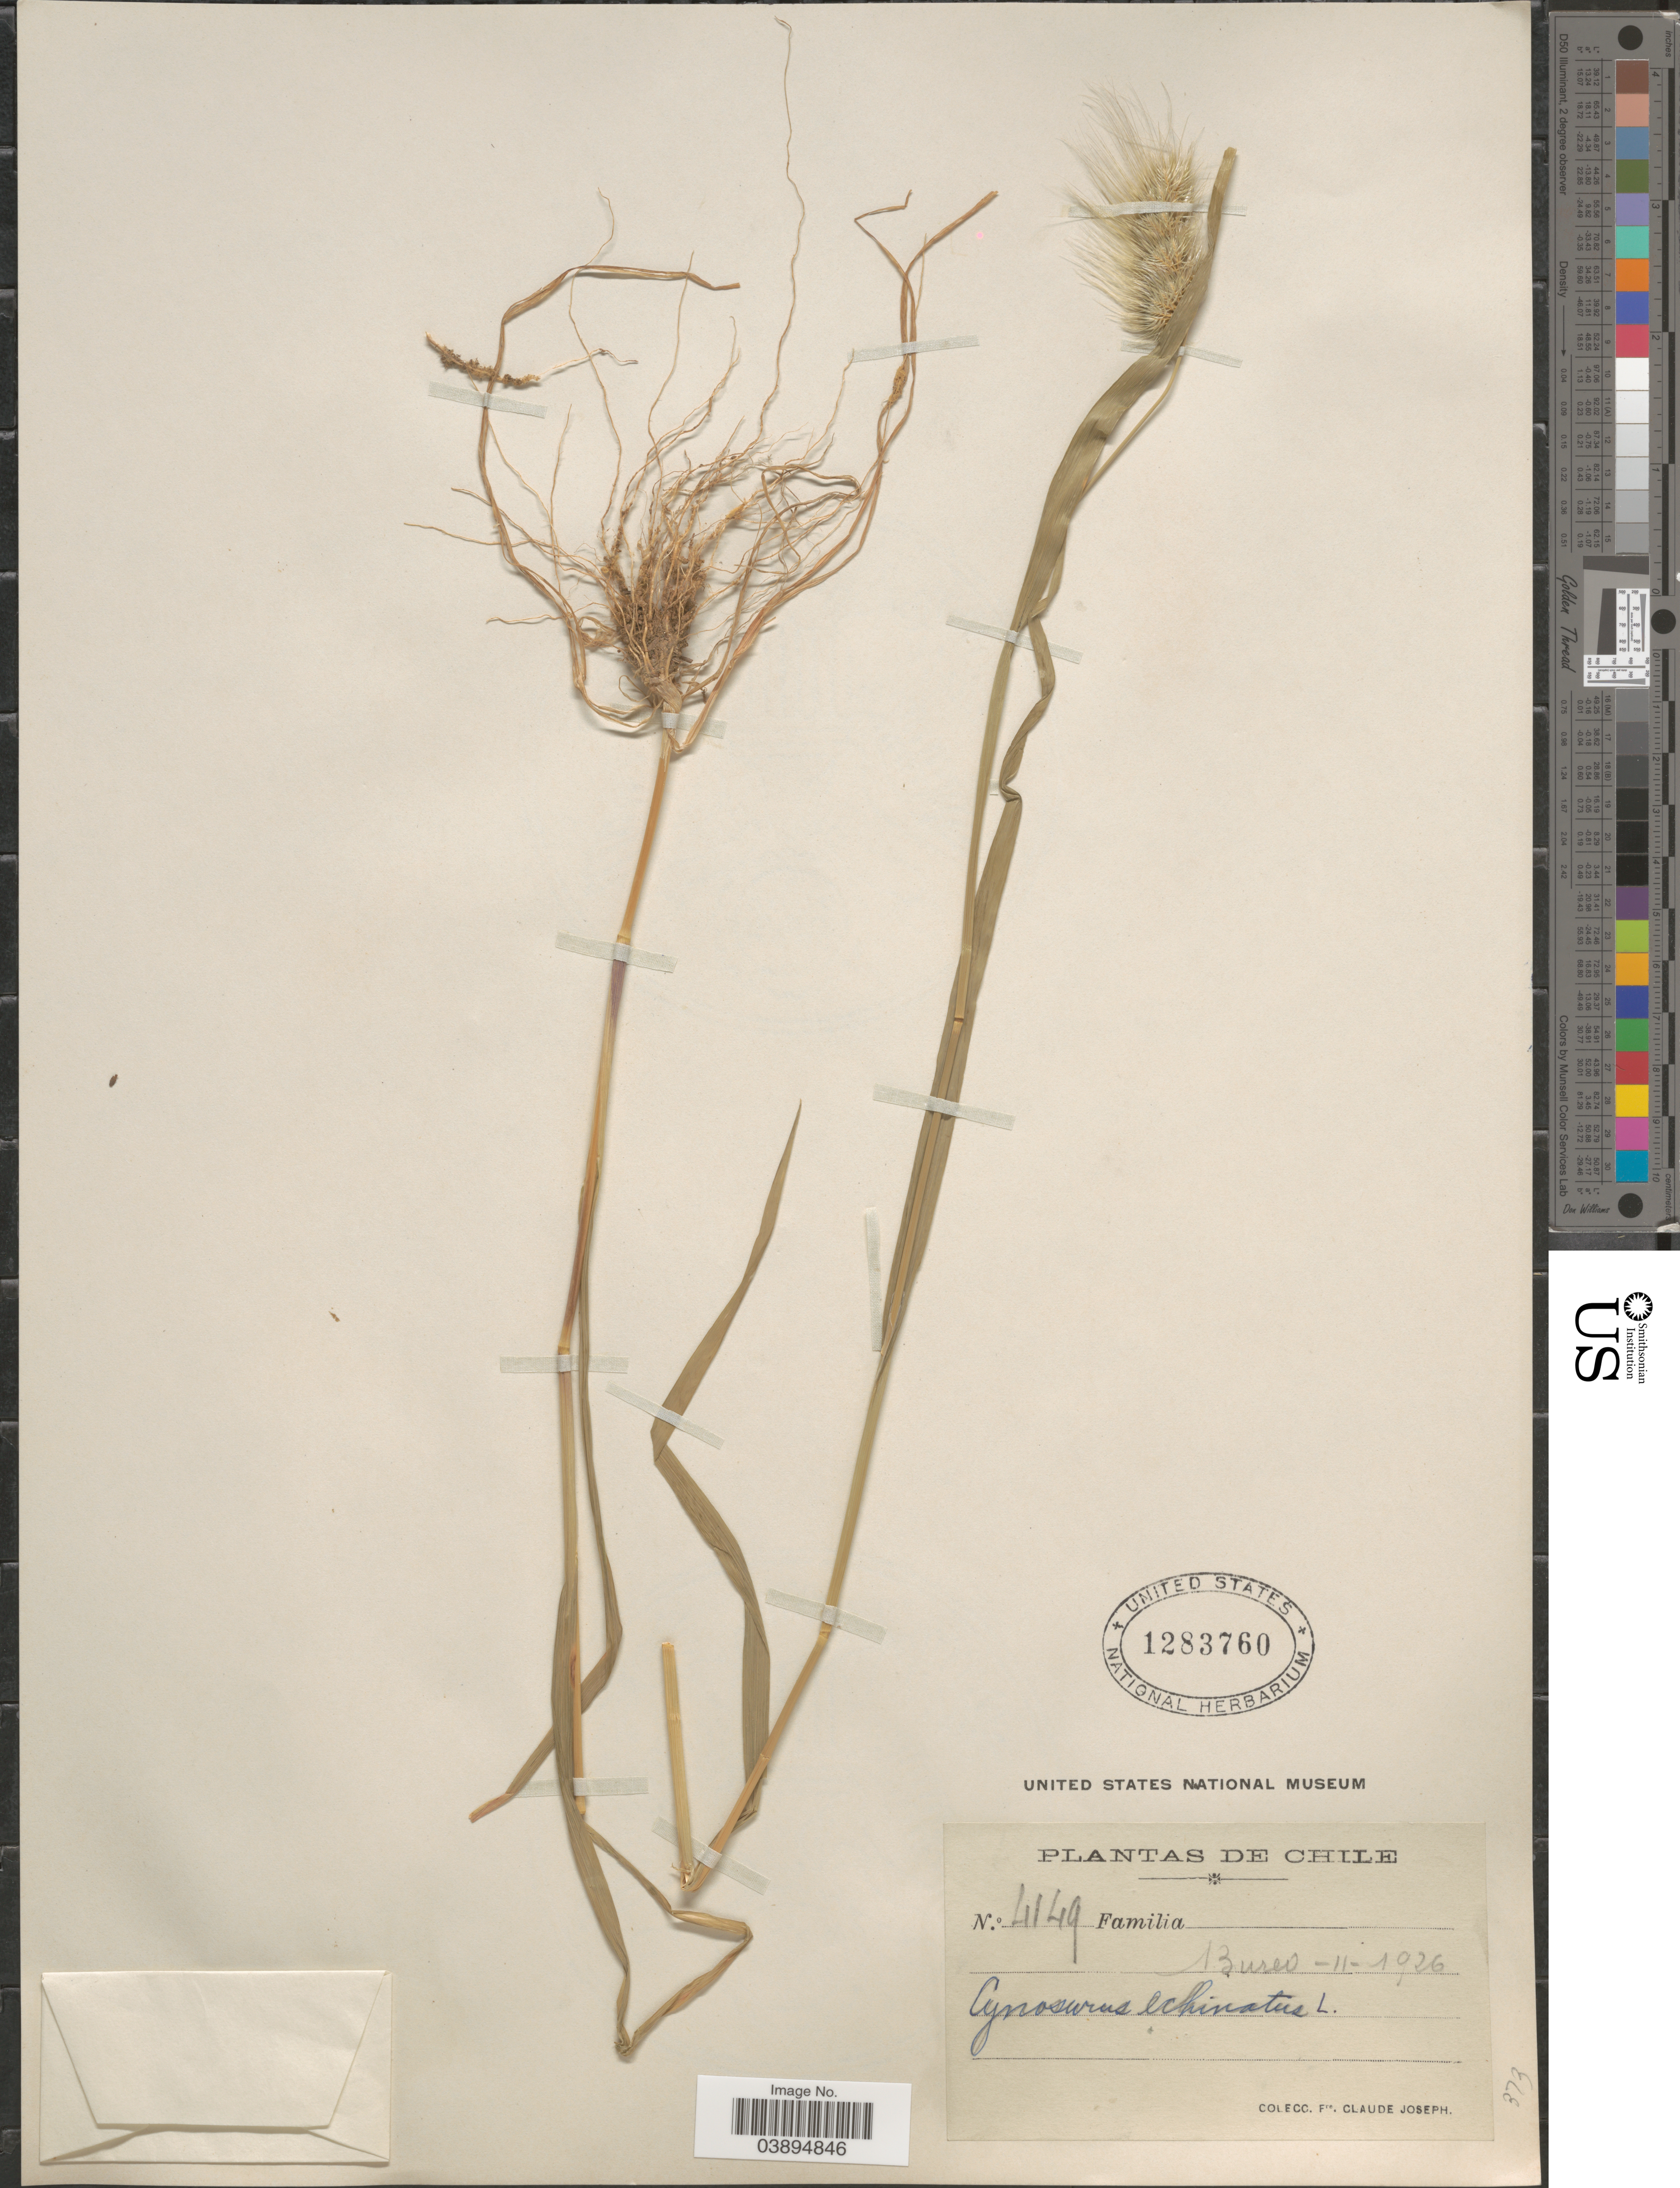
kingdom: Plantae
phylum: Tracheophyta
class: Liliopsida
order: Poales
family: Poaceae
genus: Cynosurus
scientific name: Cynosurus echinatus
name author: L.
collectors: Bro. Claude-Joseph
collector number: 4149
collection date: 1926-11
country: Chile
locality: Bureo.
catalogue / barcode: US 1283760